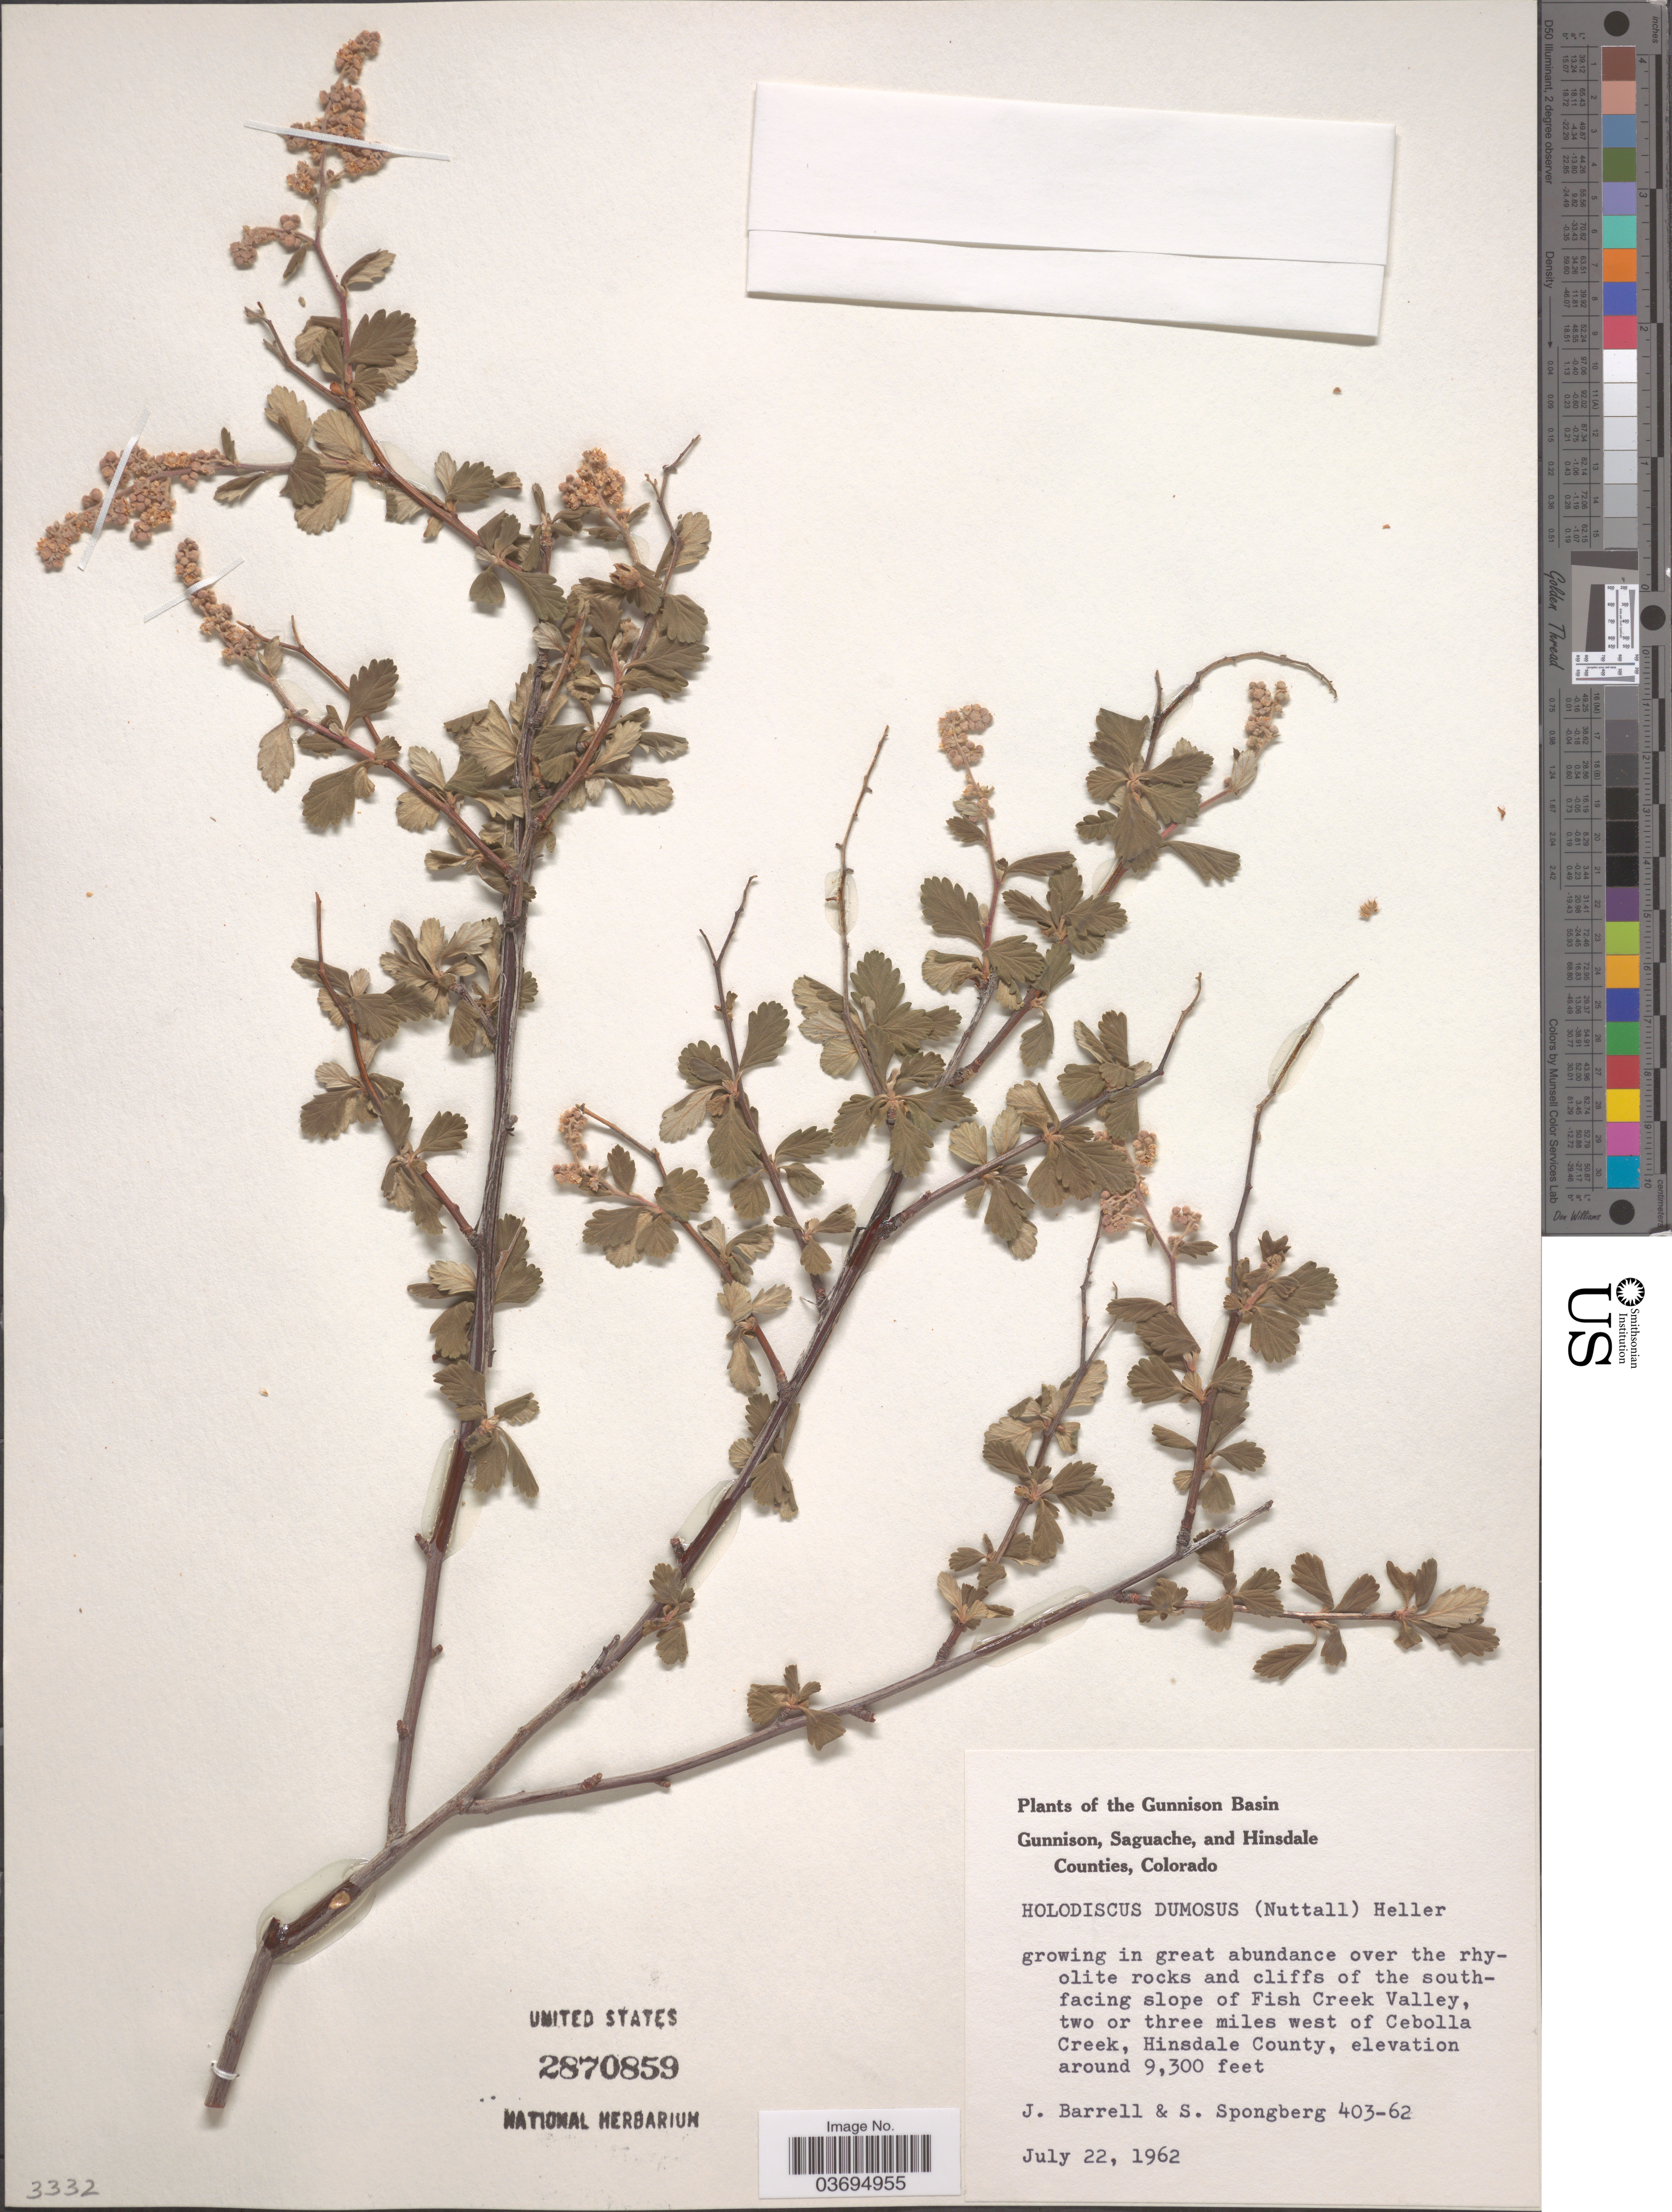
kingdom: Plantae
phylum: Tracheophyta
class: Magnoliopsida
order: Rosales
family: Rosaceae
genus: Holodiscus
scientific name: Holodiscus discolor var. dumosus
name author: Maxim. ex J.M. Coult.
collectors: J. Barrell & S. A.Spongberg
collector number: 403-62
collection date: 1962-07-22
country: United States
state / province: Colorado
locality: Gunnison Basin. Southfacing slope of Fish Creek Valley, two or three miles west of Cebolla Creek, Hinsdale County.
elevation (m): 2835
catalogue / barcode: US 2870859